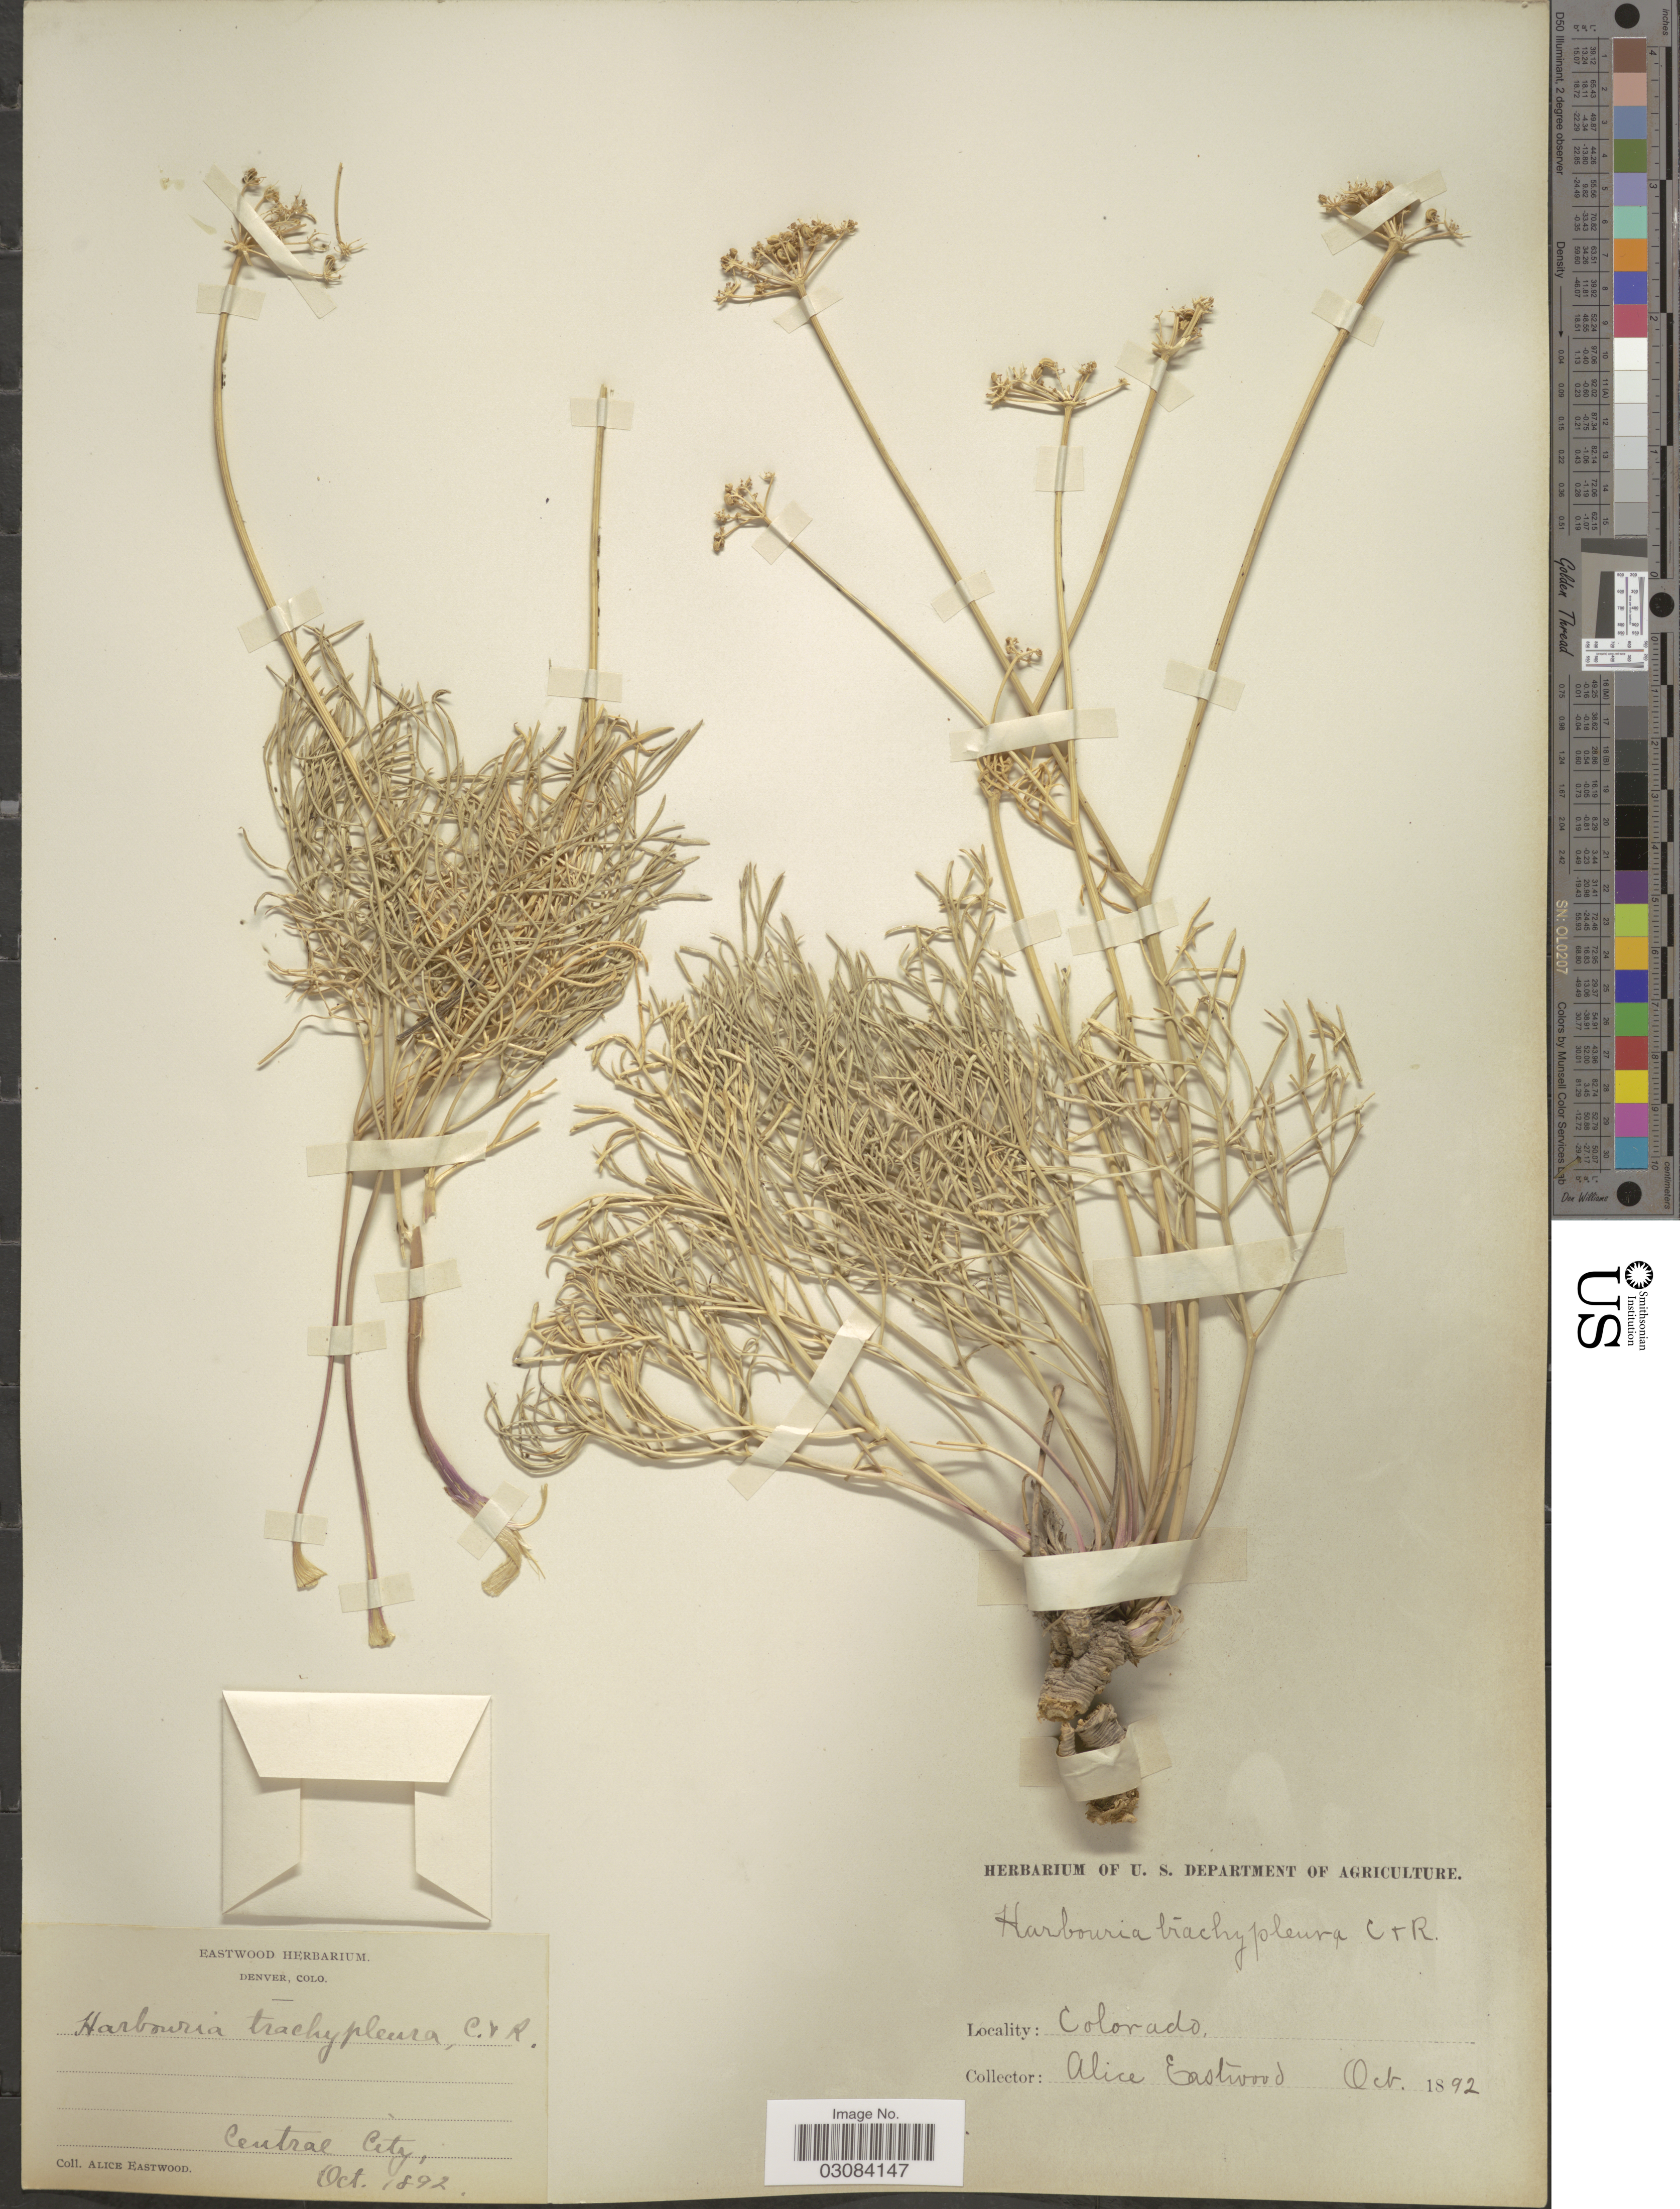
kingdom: Plantae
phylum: Tracheophyta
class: Magnoliopsida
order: Apiales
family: Apiaceae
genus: Harbouria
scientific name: Harbouria trachypleura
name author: (A. Gray) J.M. Coult. & Rose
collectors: A. Eastwood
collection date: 1892-10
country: United States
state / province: Colorado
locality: Central City.